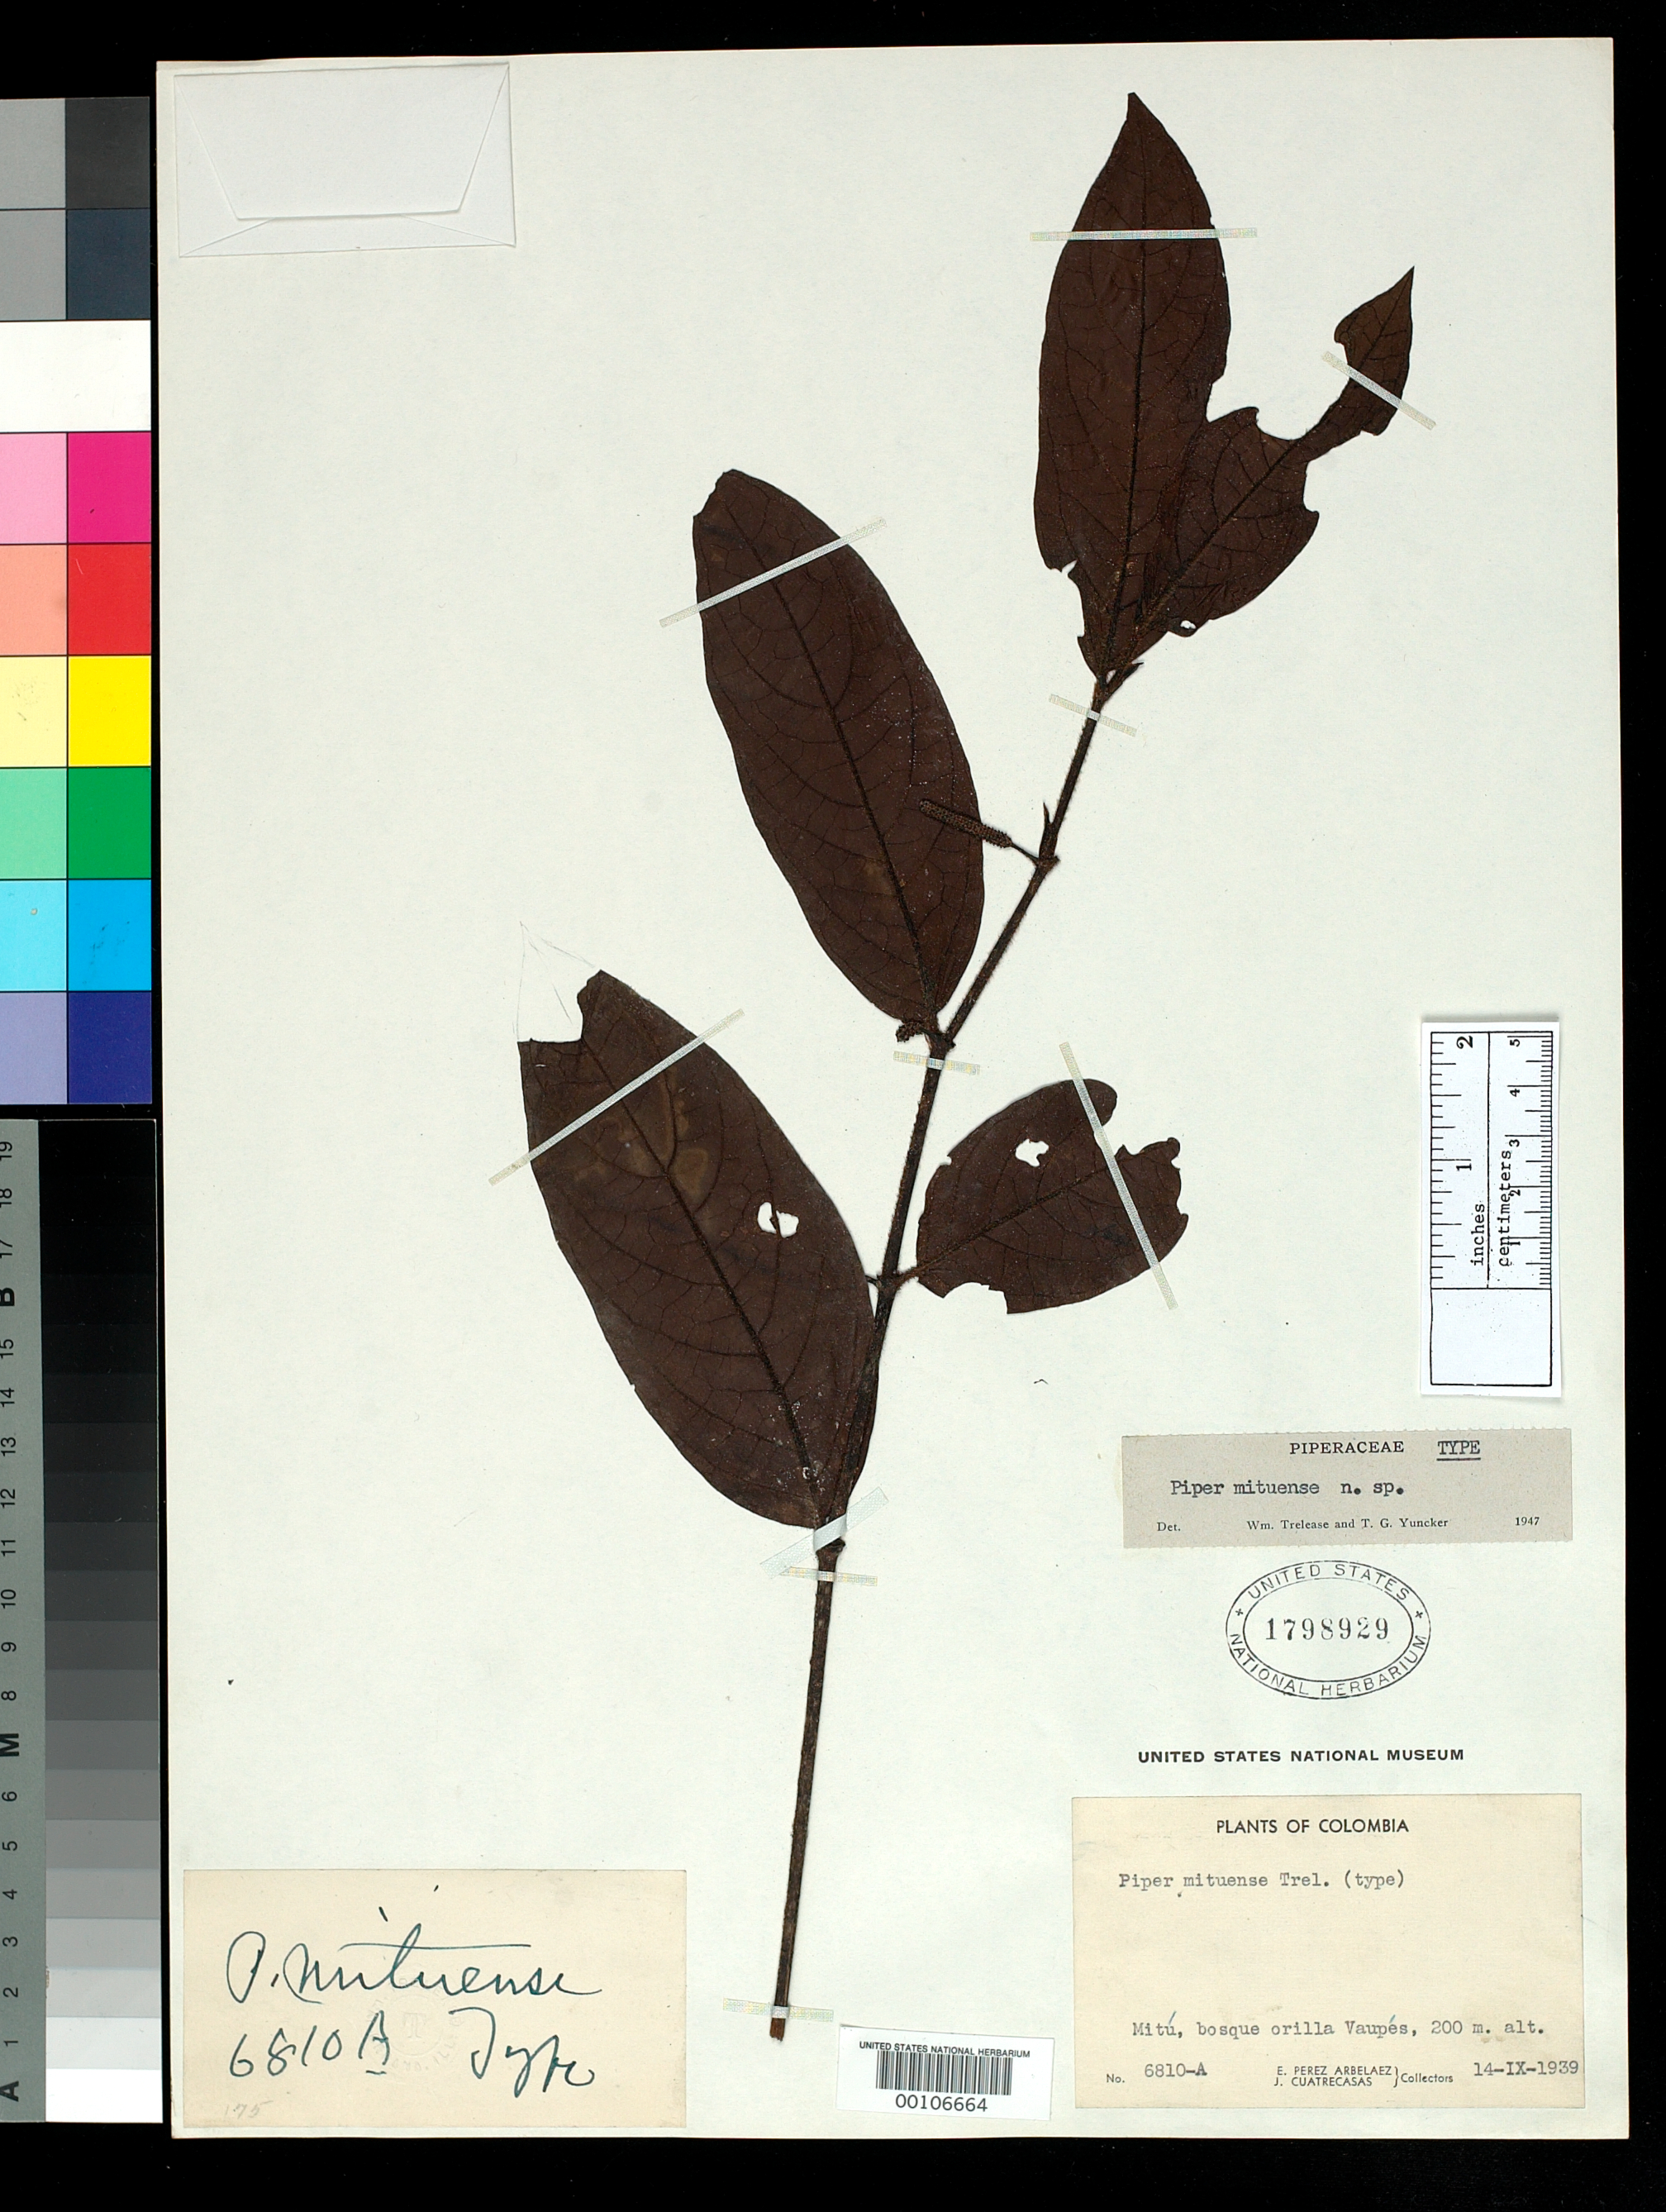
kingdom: Plantae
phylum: Tracheophyta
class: Magnoliopsida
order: Piperales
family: Piperaceae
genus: Piper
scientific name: Piper mituense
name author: Trel. & Yunck.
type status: Holotype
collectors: J. Cuatrecasas & E. Pérez Arbeláez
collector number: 6810-a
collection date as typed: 14 Sep 1939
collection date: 1939-09-14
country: Colombia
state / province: Vaupés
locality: Mitu.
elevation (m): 200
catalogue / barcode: US 1798929